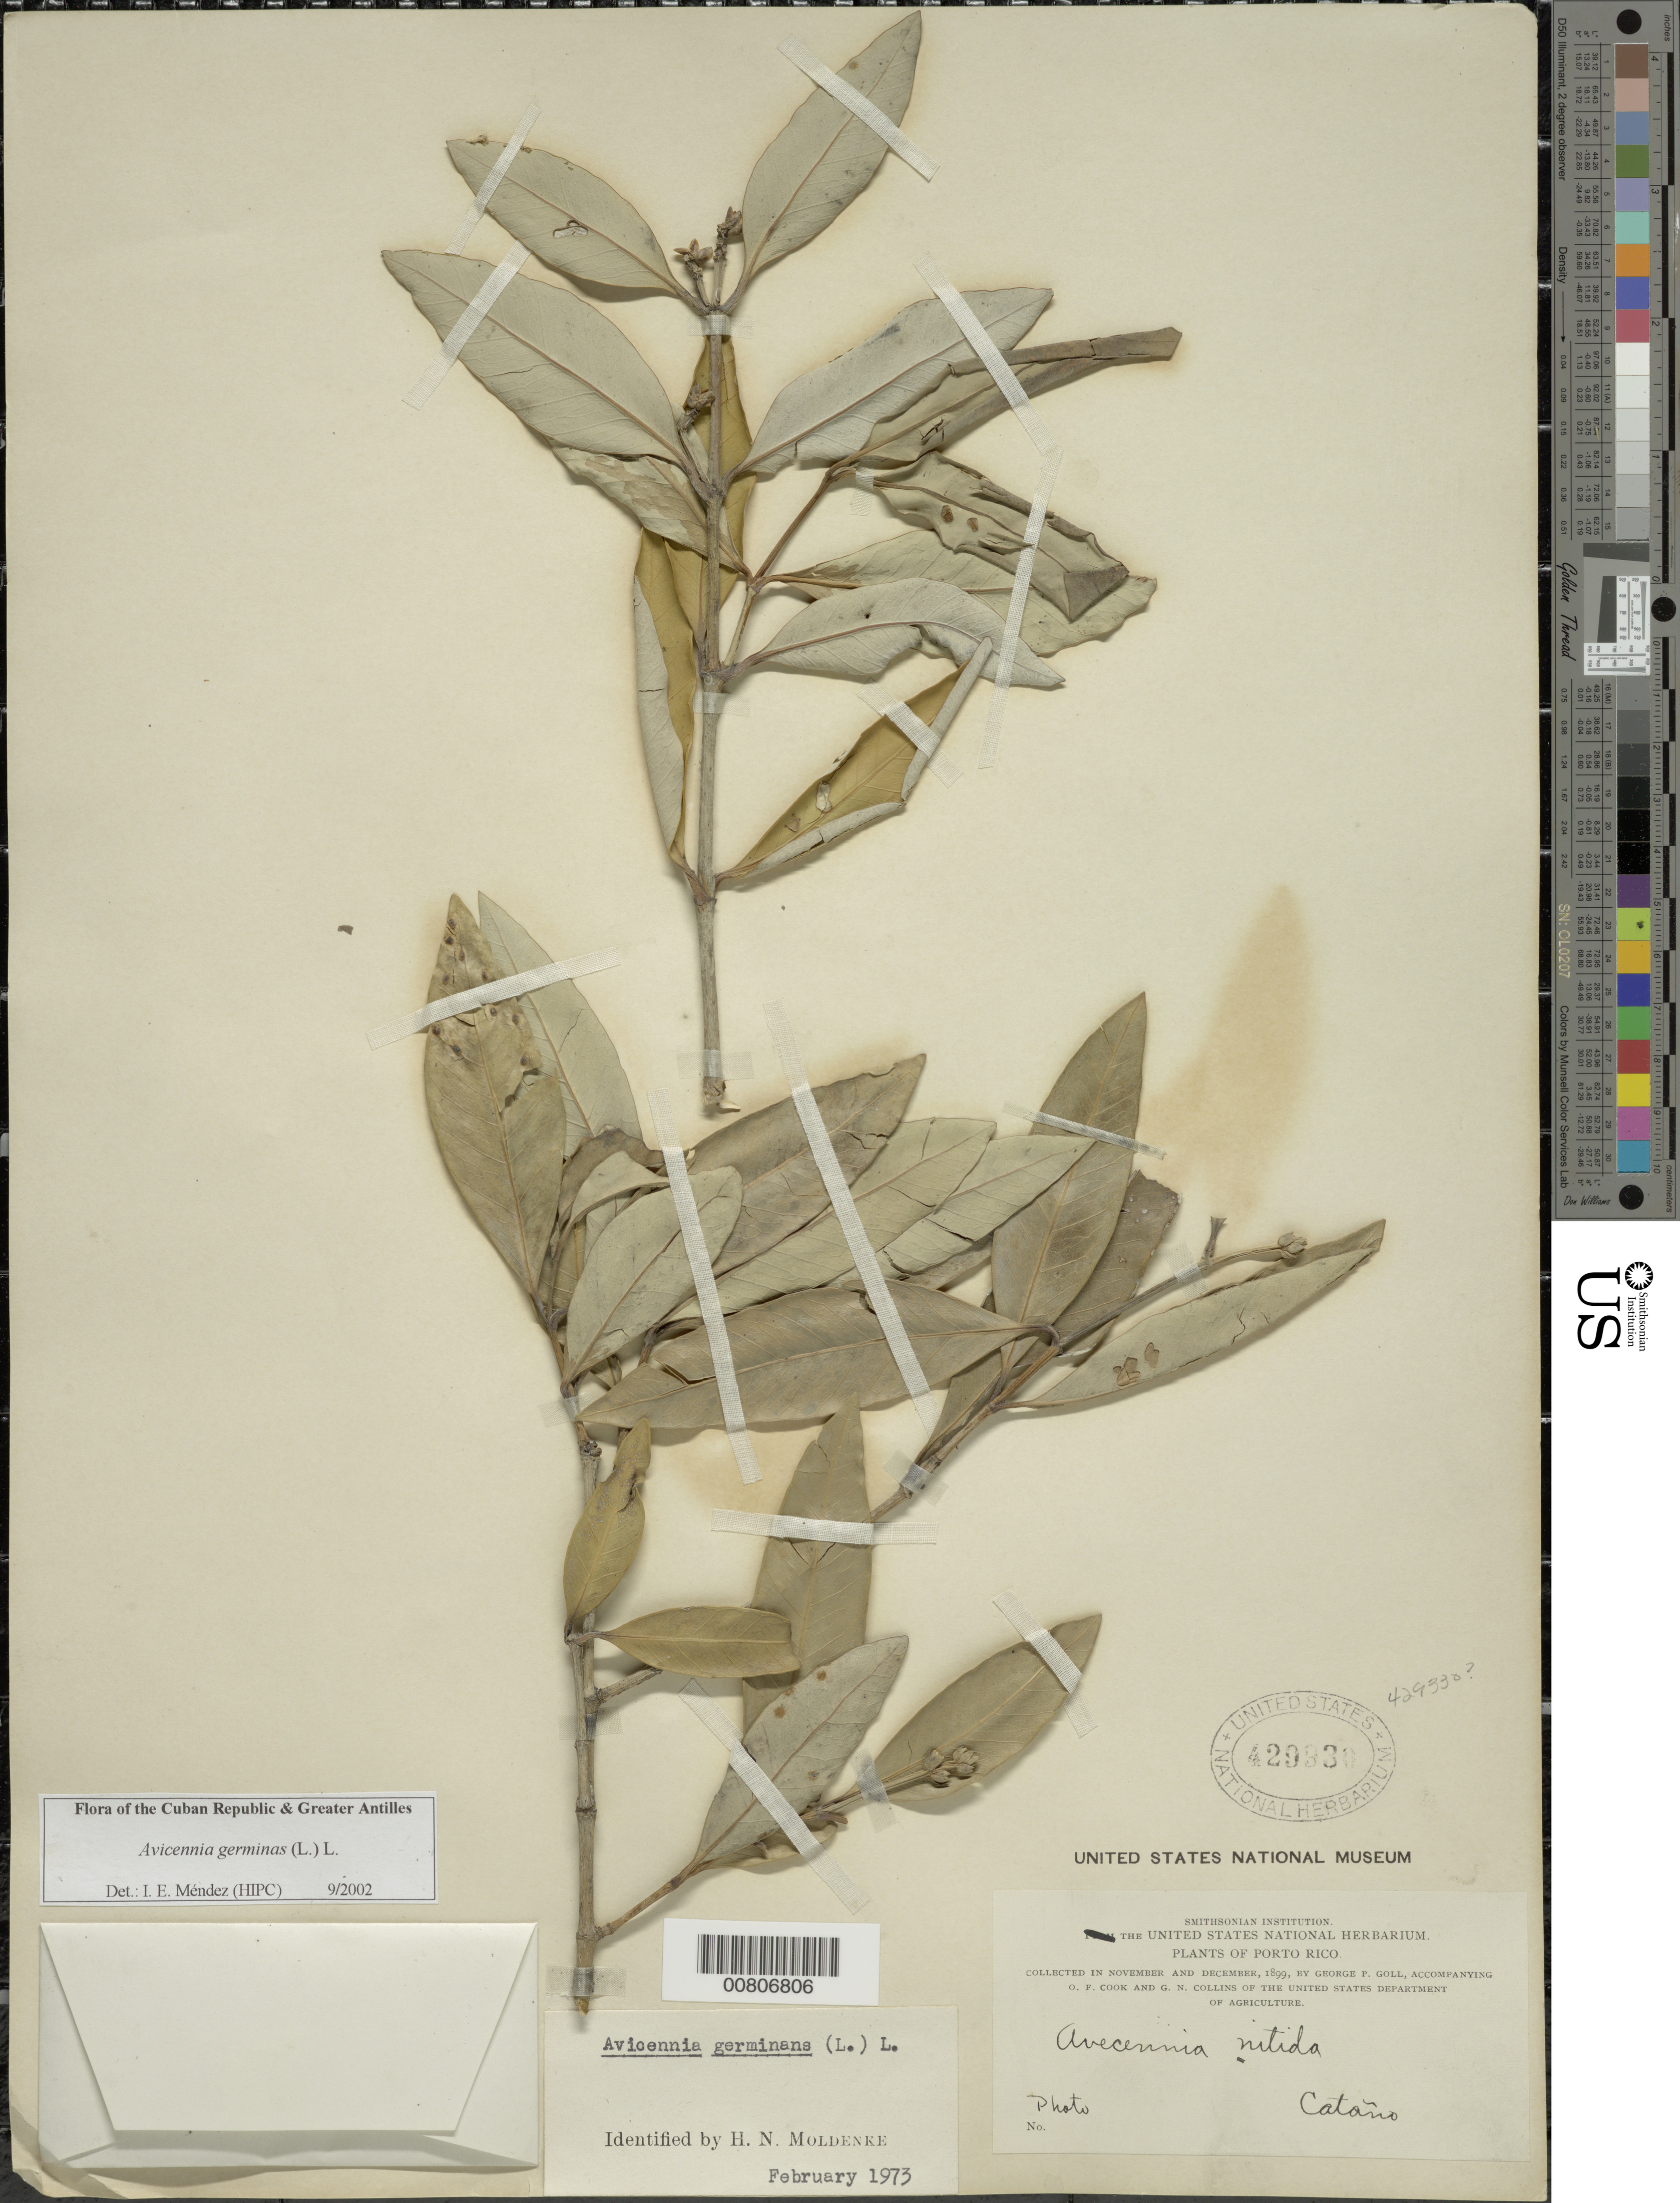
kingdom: Plantae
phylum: Tracheophyta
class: Magnoliopsida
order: Lamiales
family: Acanthaceae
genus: Avicennia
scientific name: Avicennia germinans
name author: (L.) L.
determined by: Méndez, Isidro E., (HIPC)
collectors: G. Goll, O. F. Cook & G. N. Collins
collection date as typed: Nov 1899 to -- Dec 1899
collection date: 1899-11/1899-12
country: Puerto Rico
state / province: Cataño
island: Puerto Rico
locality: Cataño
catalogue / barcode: US 429330